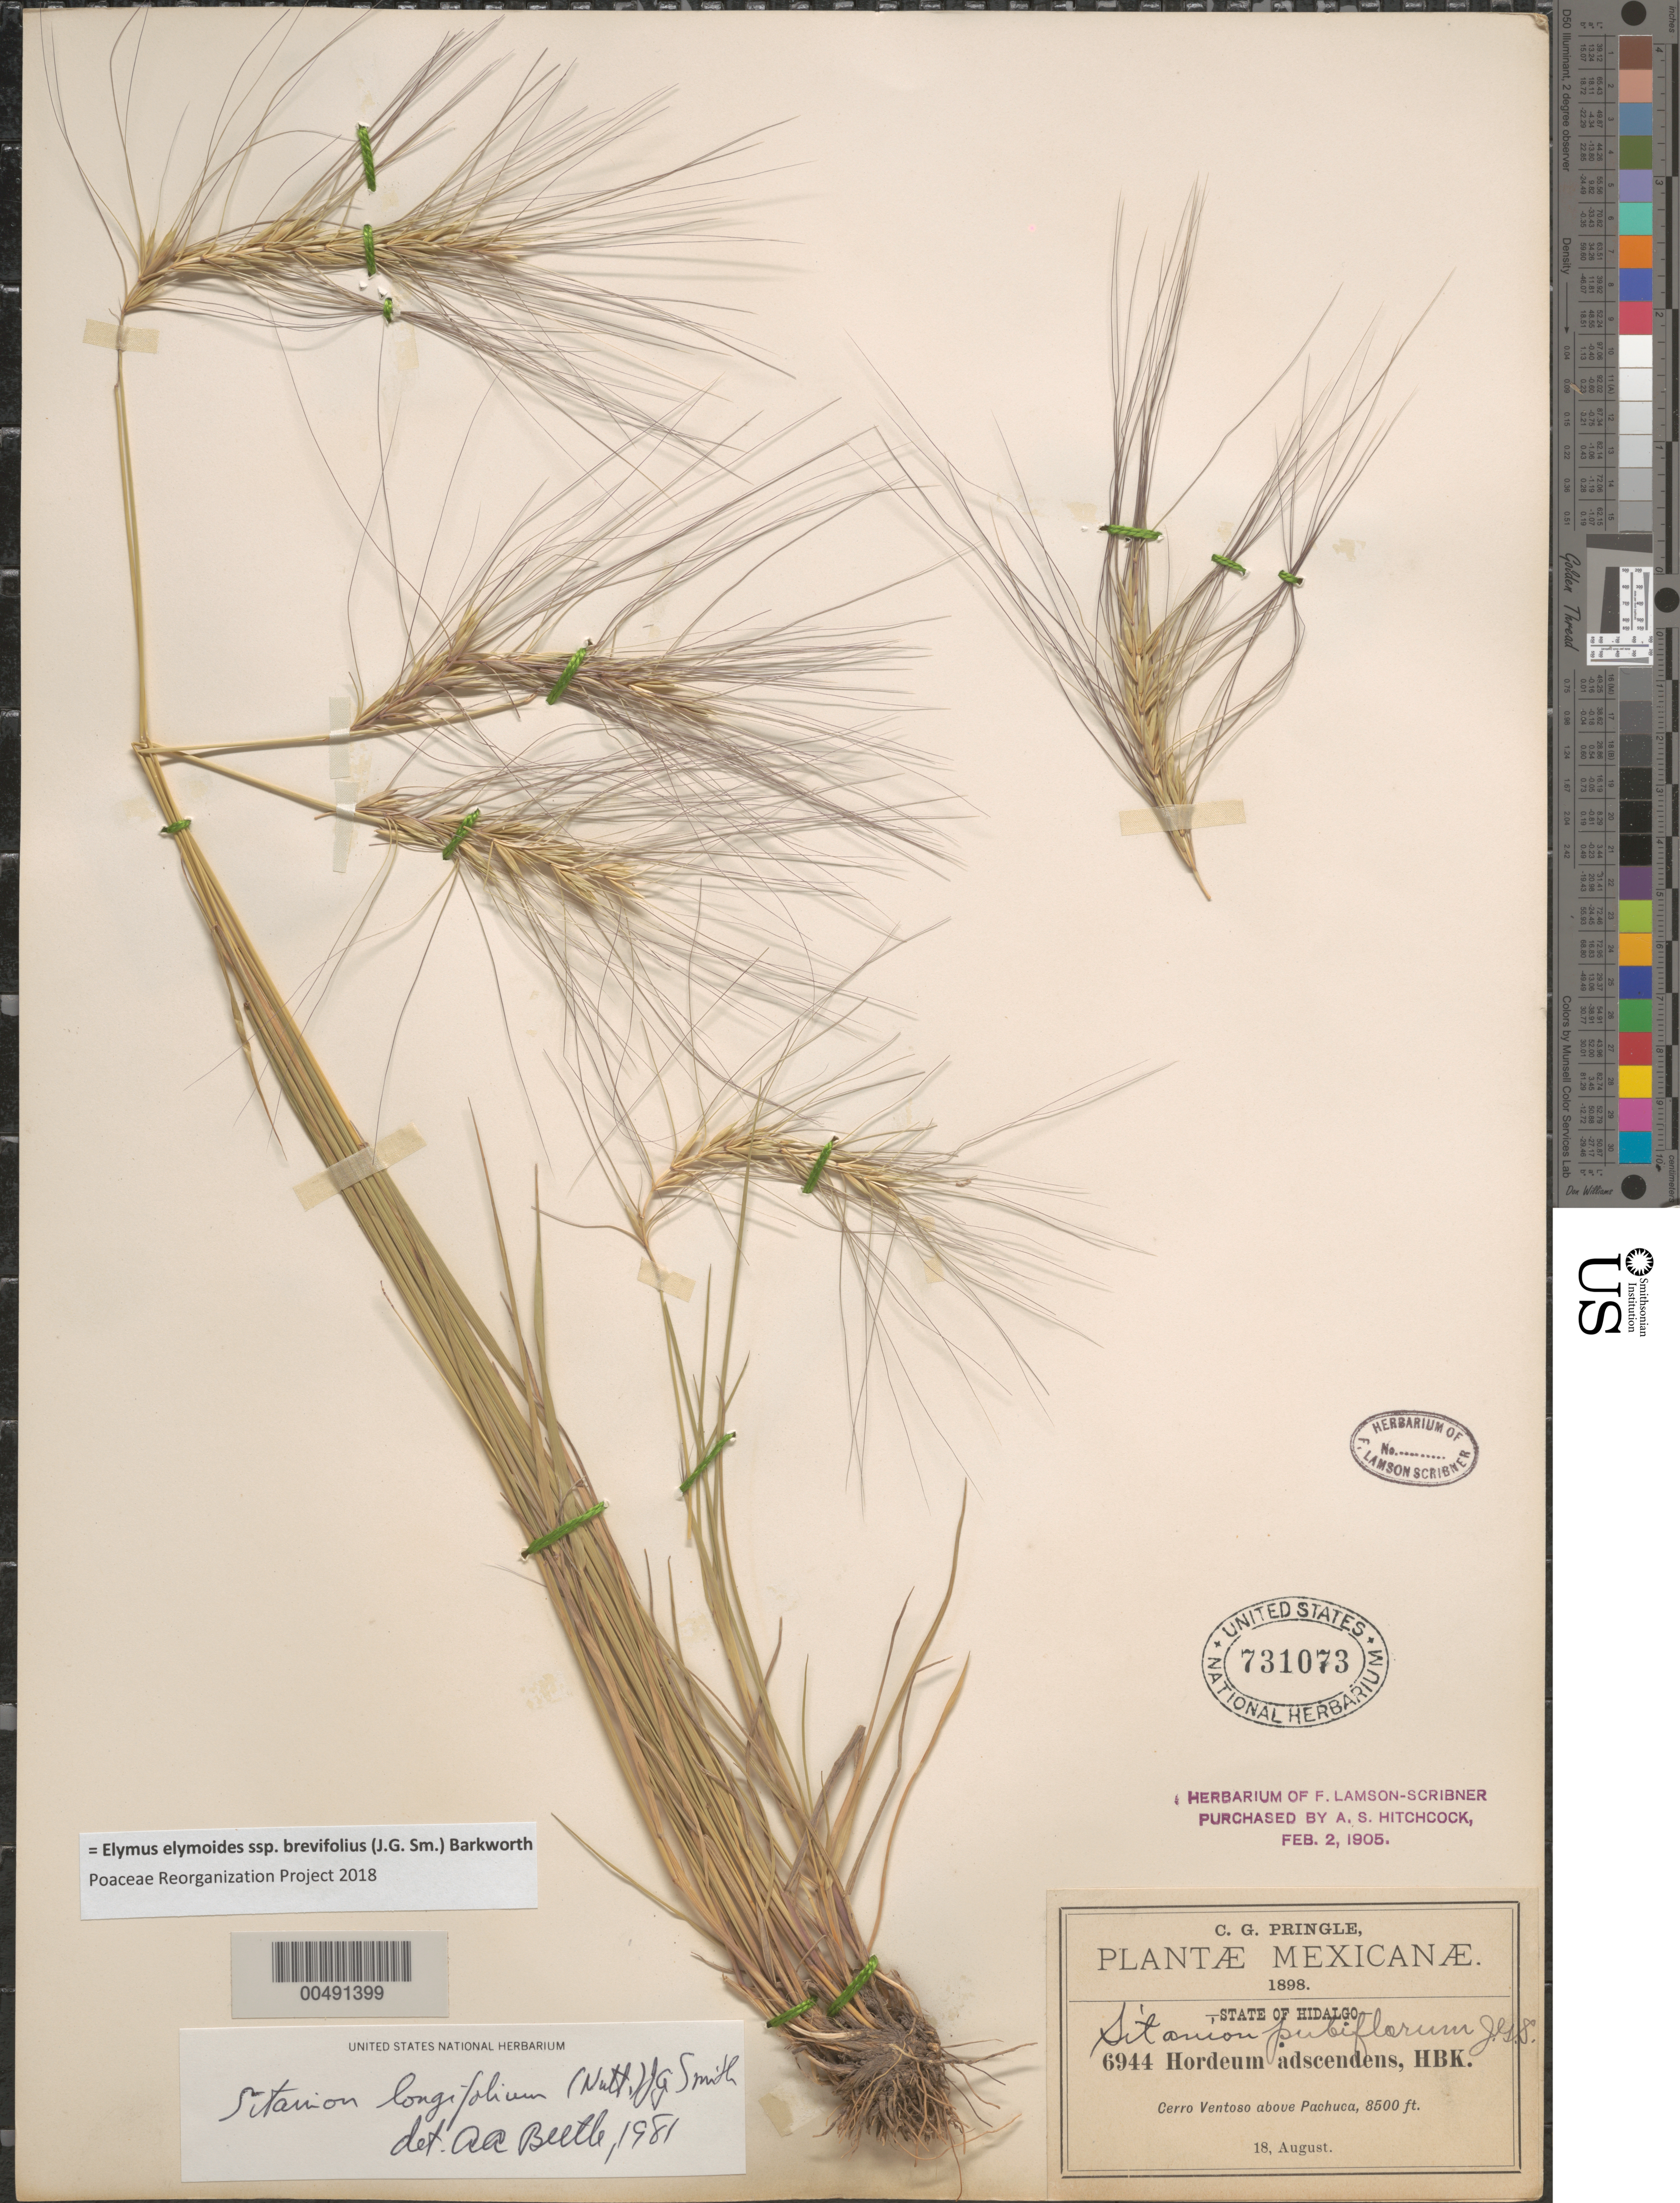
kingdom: Plantae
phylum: Tracheophyta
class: Liliopsida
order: Poales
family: Poaceae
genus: Elymus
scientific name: Elymus elymoides subsp. brevifolius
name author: (J.G. Sm.) Barkworth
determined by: Poaceae Reorganization Project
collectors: C. G. Pringle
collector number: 6944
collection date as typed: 18 Aug 1898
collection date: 1898-08-18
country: Mexico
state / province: Hidalgo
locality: Cerro Ventoso above Pachuca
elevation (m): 2591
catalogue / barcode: US 731073